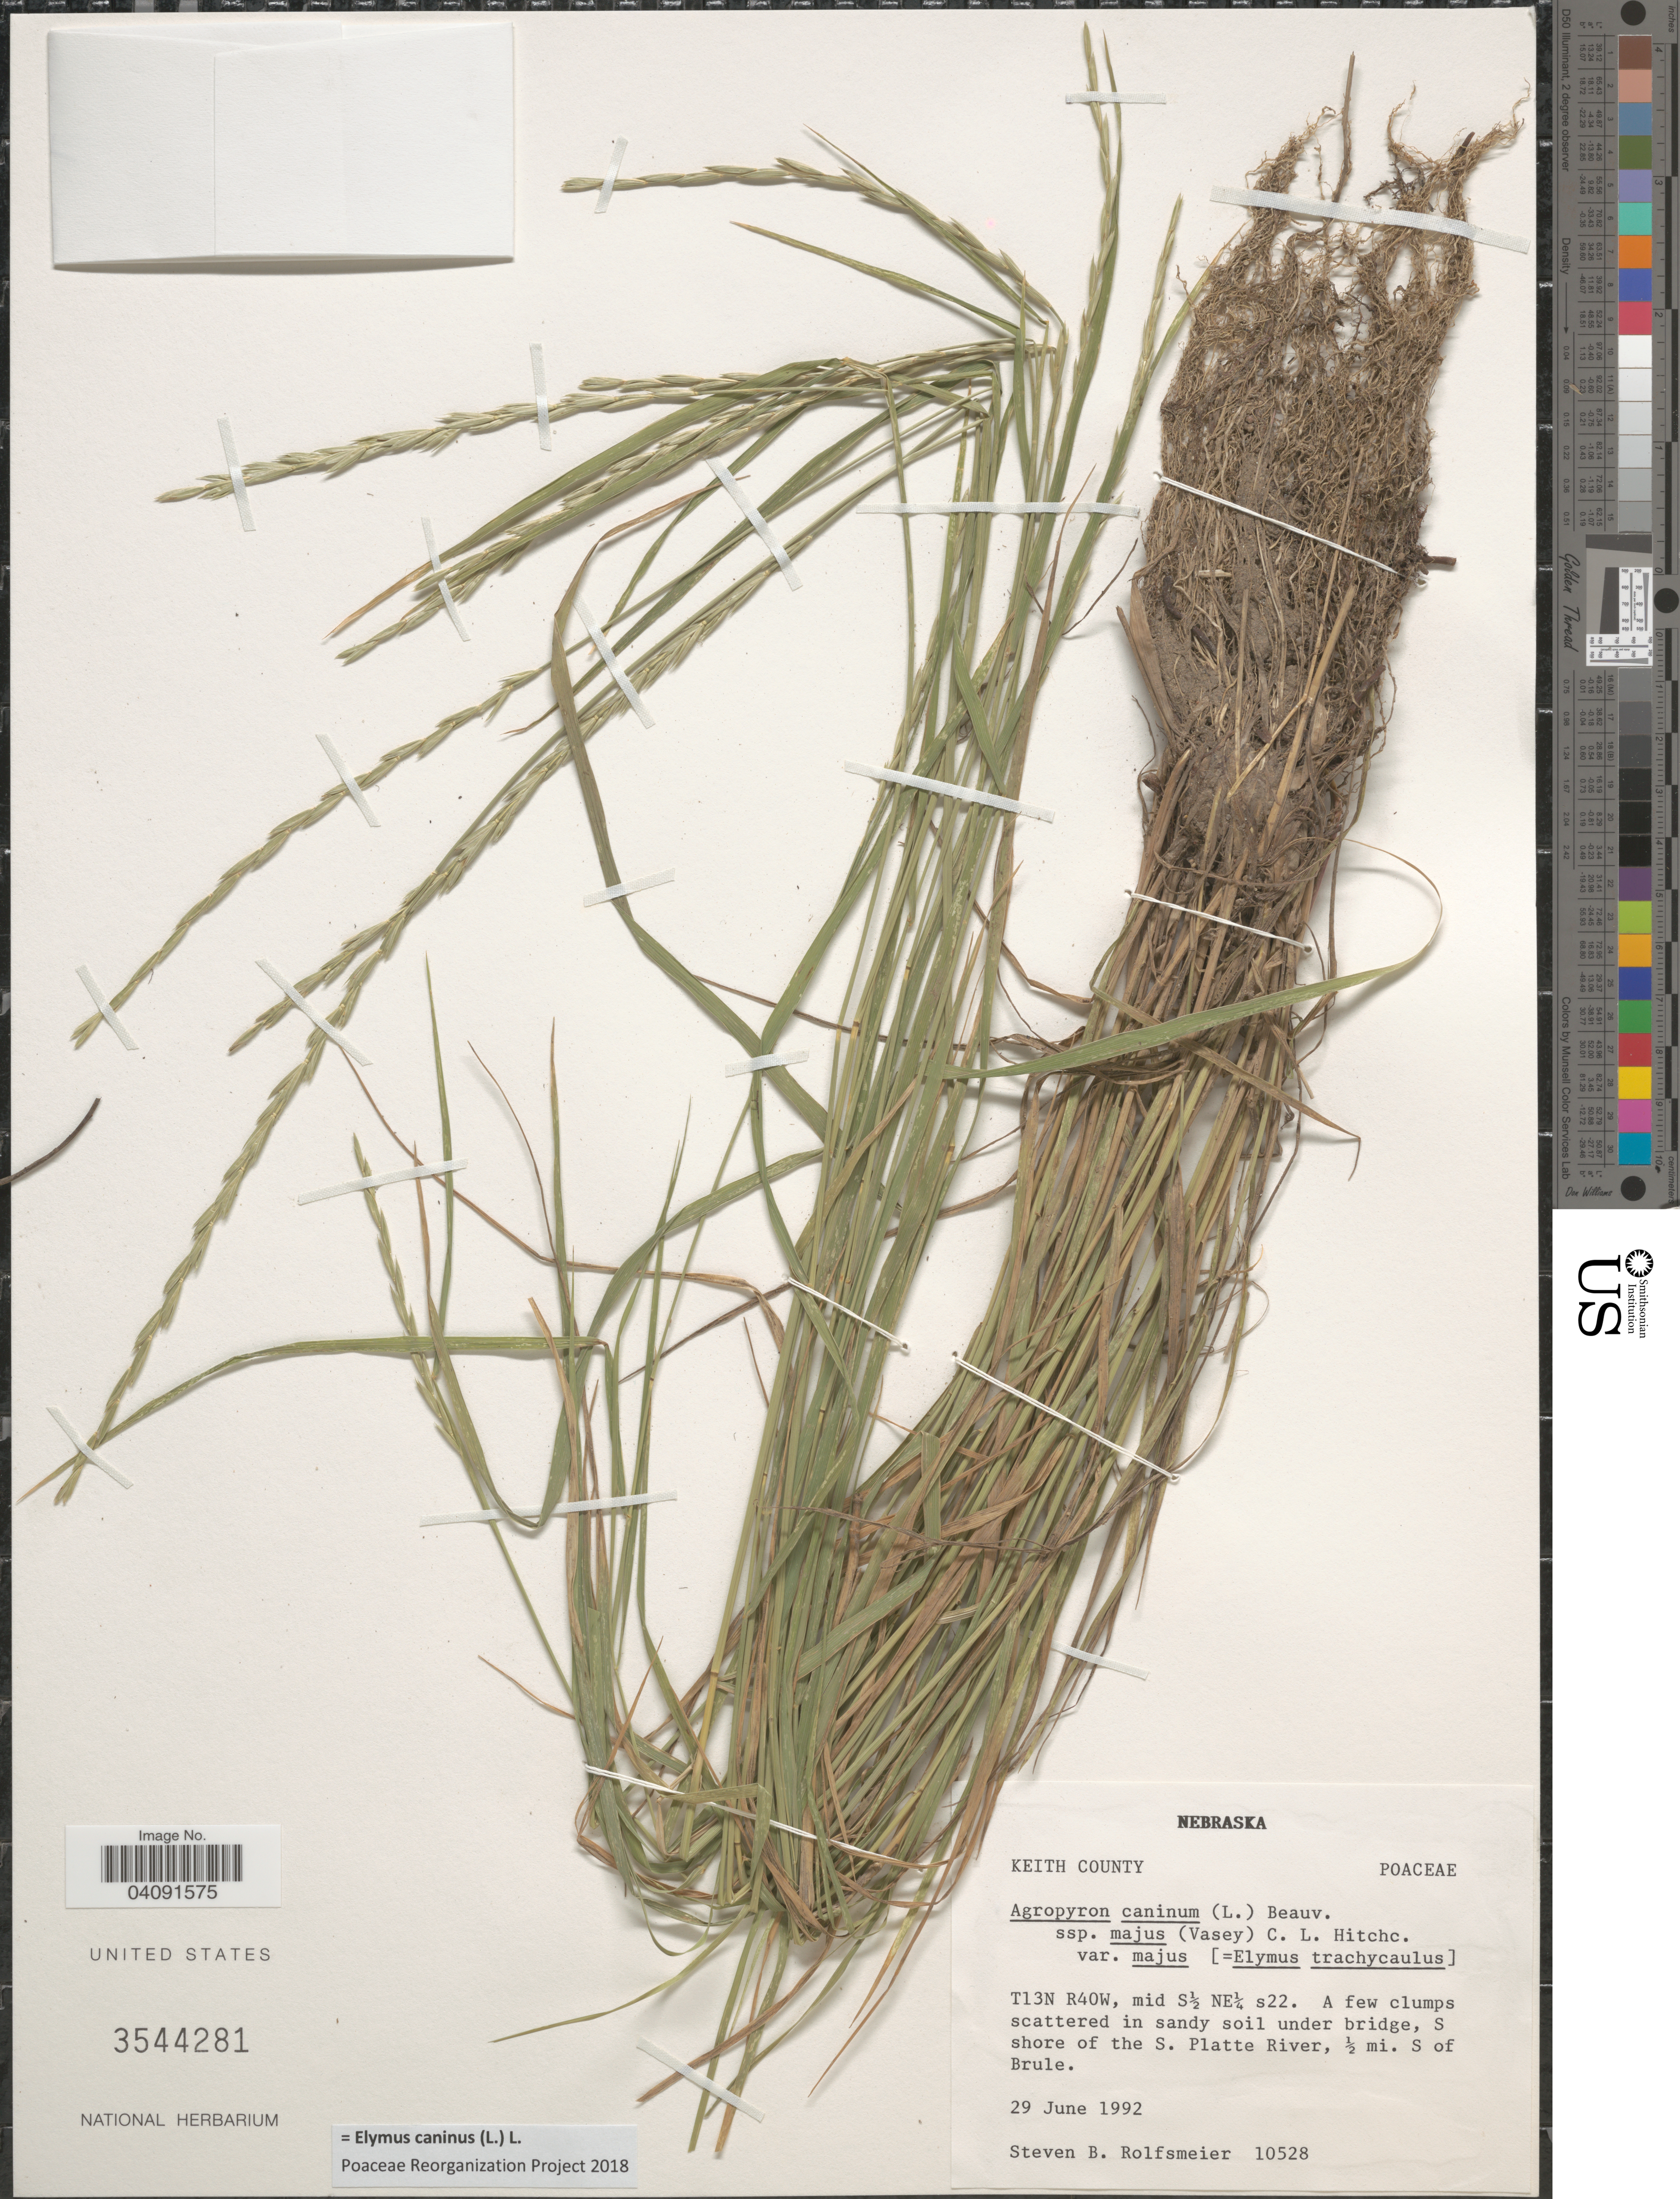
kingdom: Plantae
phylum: Tracheophyta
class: Liliopsida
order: Poales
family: Poaceae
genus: Elymus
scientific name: Elymus churchii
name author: J.J.N. Campb.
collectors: S. Rolfsmeier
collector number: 10528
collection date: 1992-06-29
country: United States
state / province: Nebraska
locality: Keith County. T13N R40W, mid S½ NE¼ s22. A few clumps scattered in sandy soil under bridge, S shore of the S. Platte River, ½ mi. S of Brule.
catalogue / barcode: US 3544281